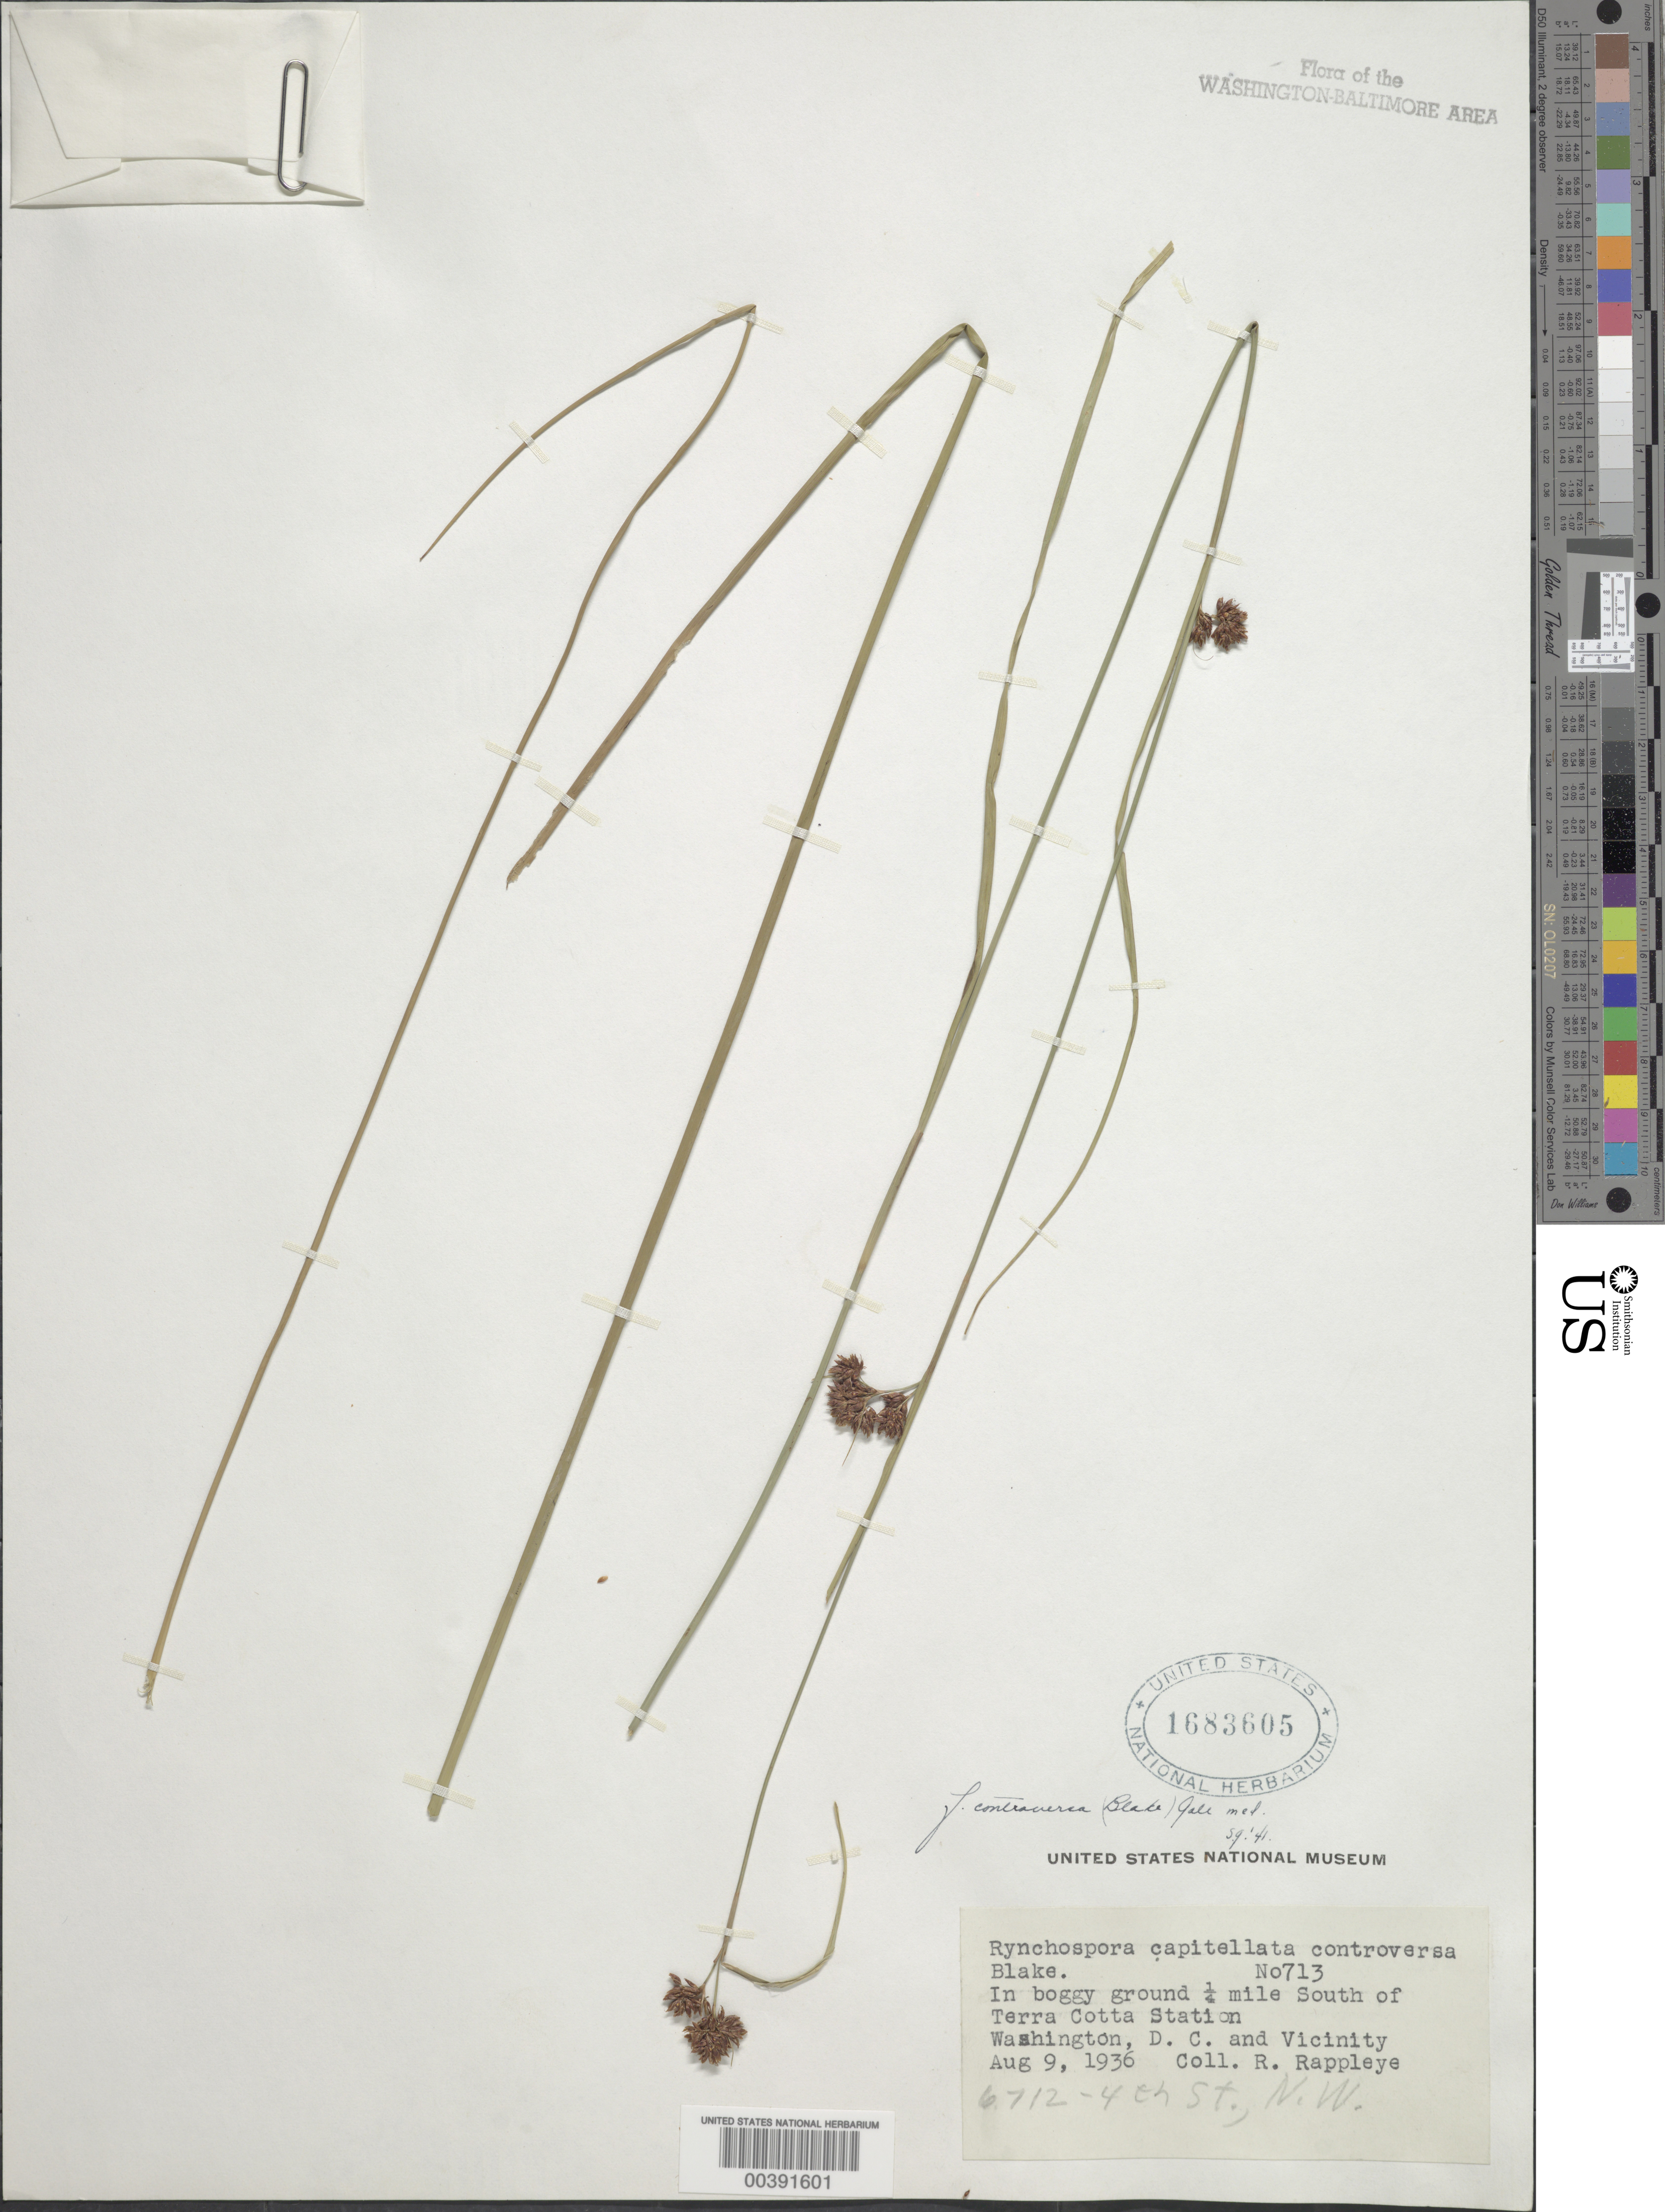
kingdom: Plantae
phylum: Tracheophyta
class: Liliopsida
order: Poales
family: Cyperaceae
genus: Rhynchospora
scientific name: Rhynchospora capitellata f. controversa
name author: (Michx.) Vahl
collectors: R. Rappleye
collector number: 713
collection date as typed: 09 Aug 1936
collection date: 1936-08-09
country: United States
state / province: District of Columbia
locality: Terra Cotta Station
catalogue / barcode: US 1683605